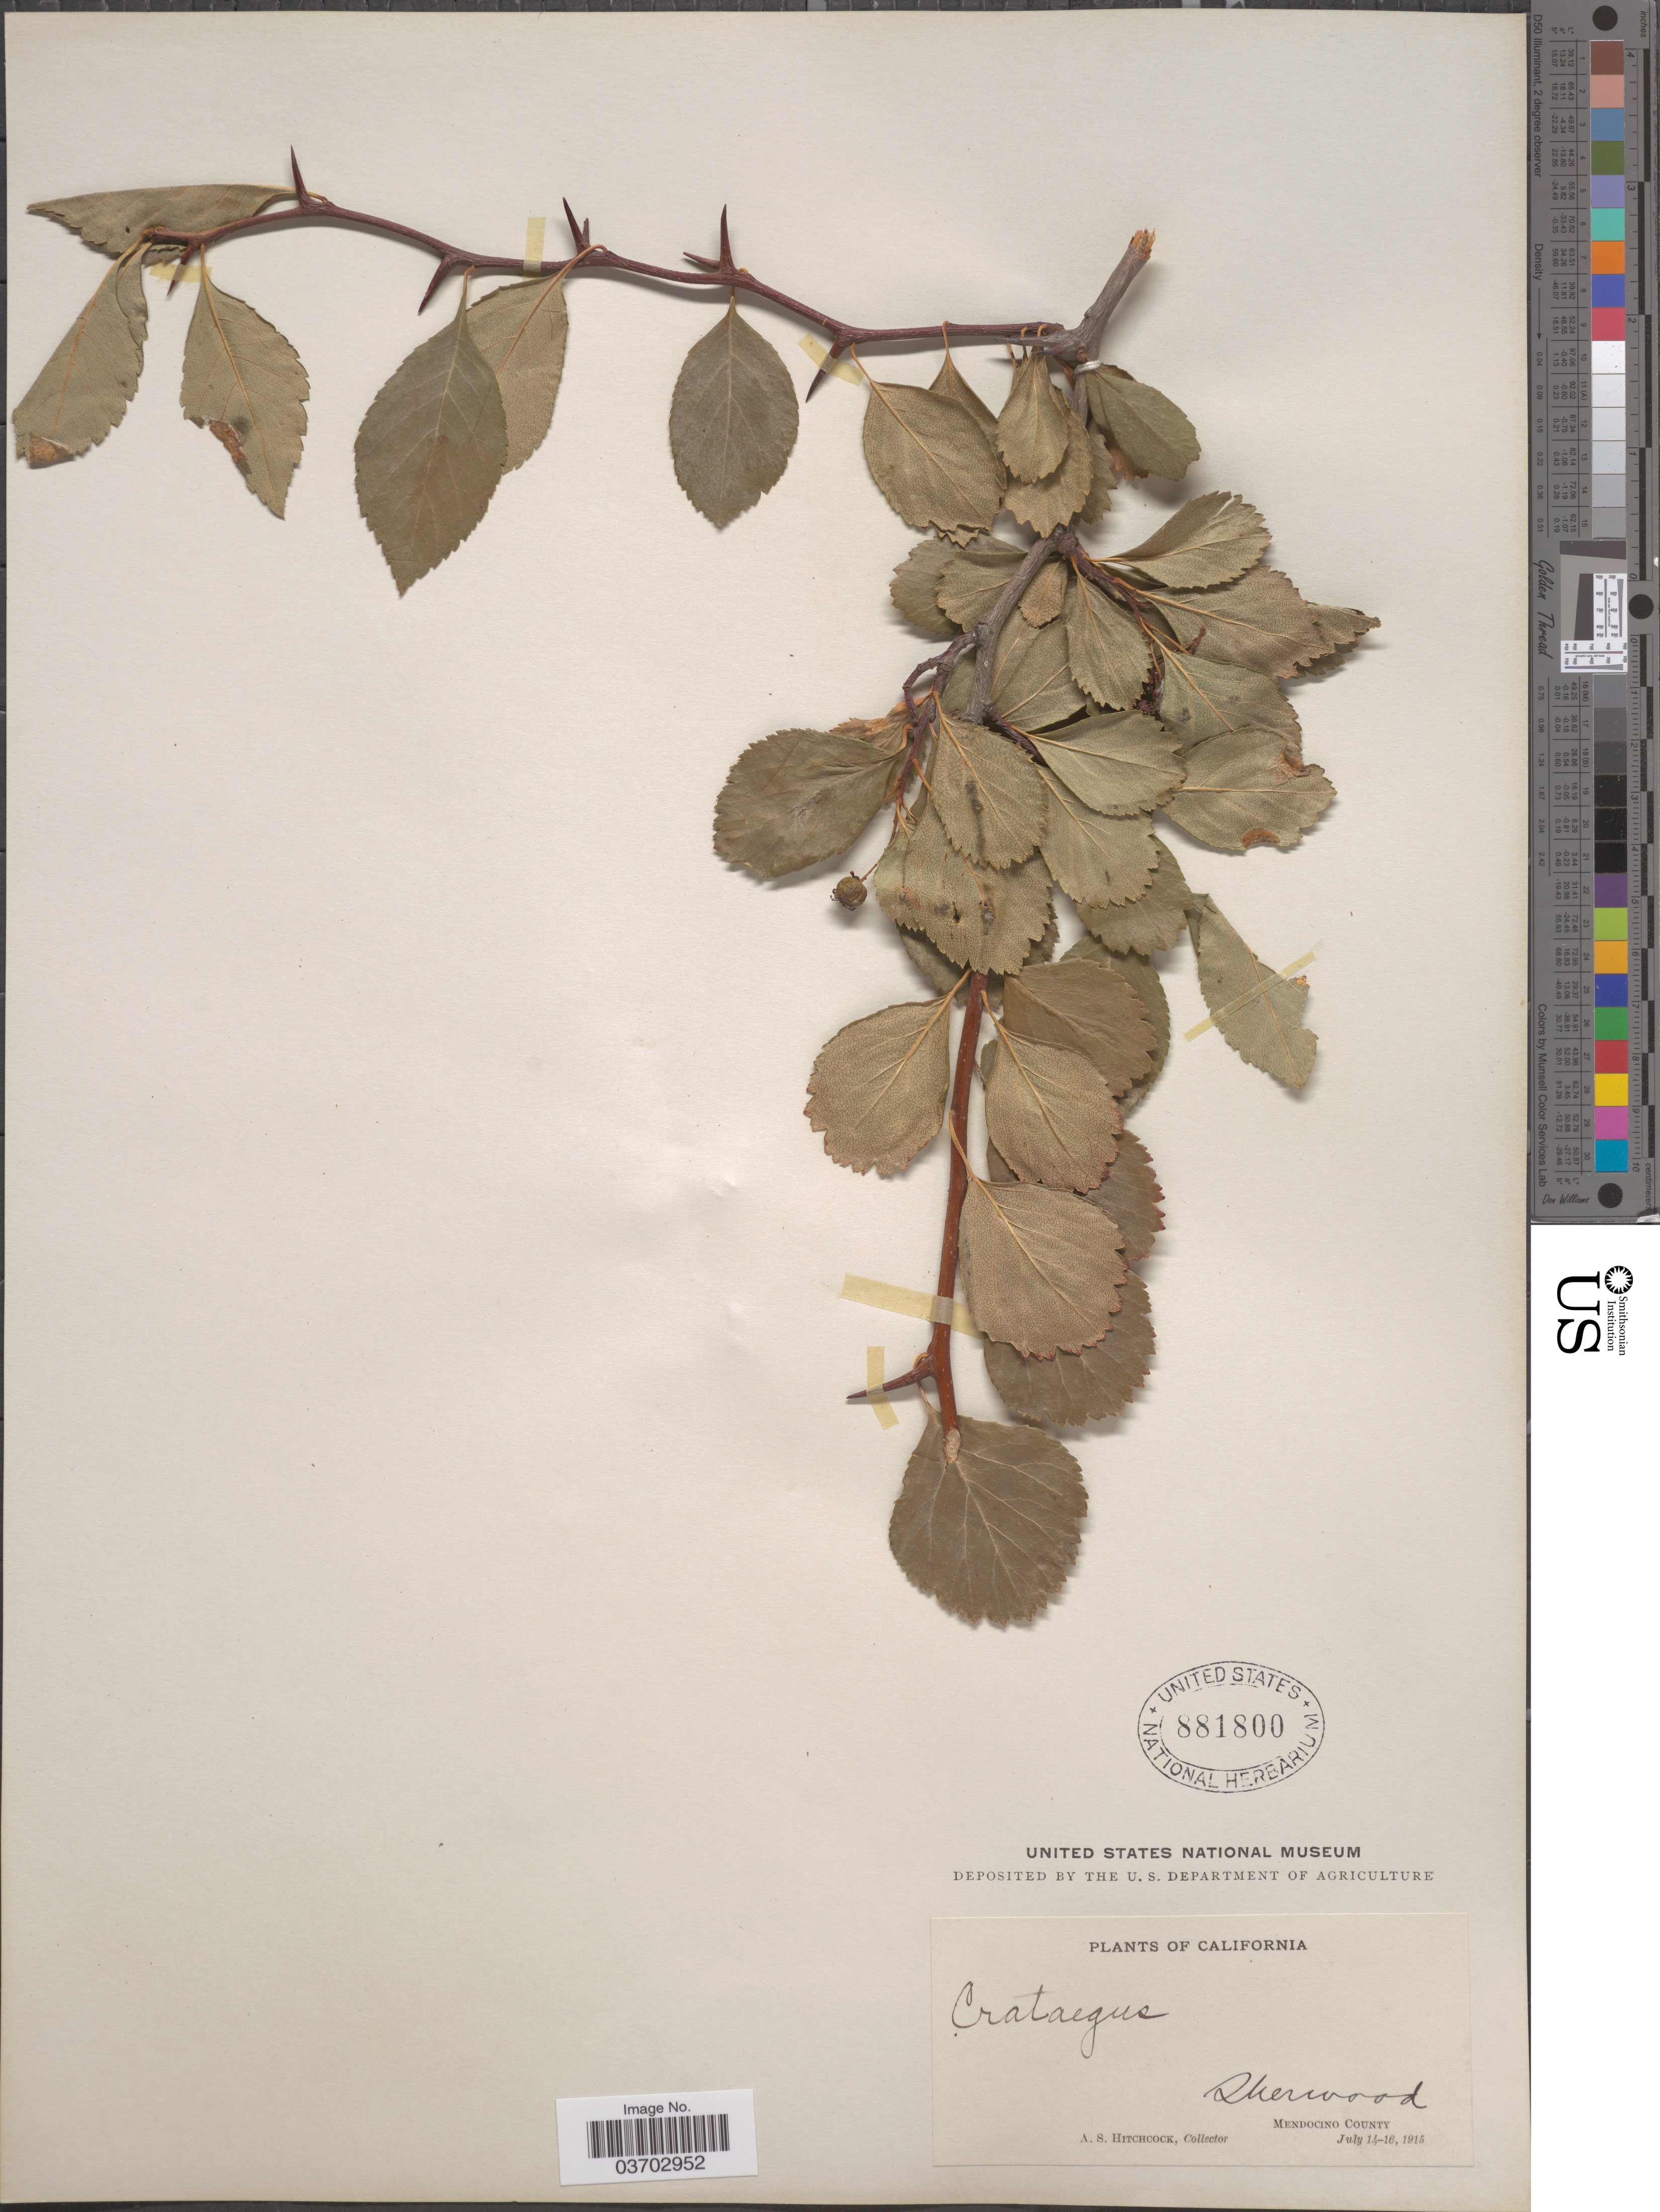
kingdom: Plantae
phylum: Tracheophyta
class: Magnoliopsida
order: Rosales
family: Rosaceae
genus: Crataegus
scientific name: Crataegus sp.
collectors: A. S. Hitchcock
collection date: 1915-07-14/1915-07-16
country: United States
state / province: California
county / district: Mendocino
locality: Sherwood. Mendocino County.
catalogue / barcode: US 881800